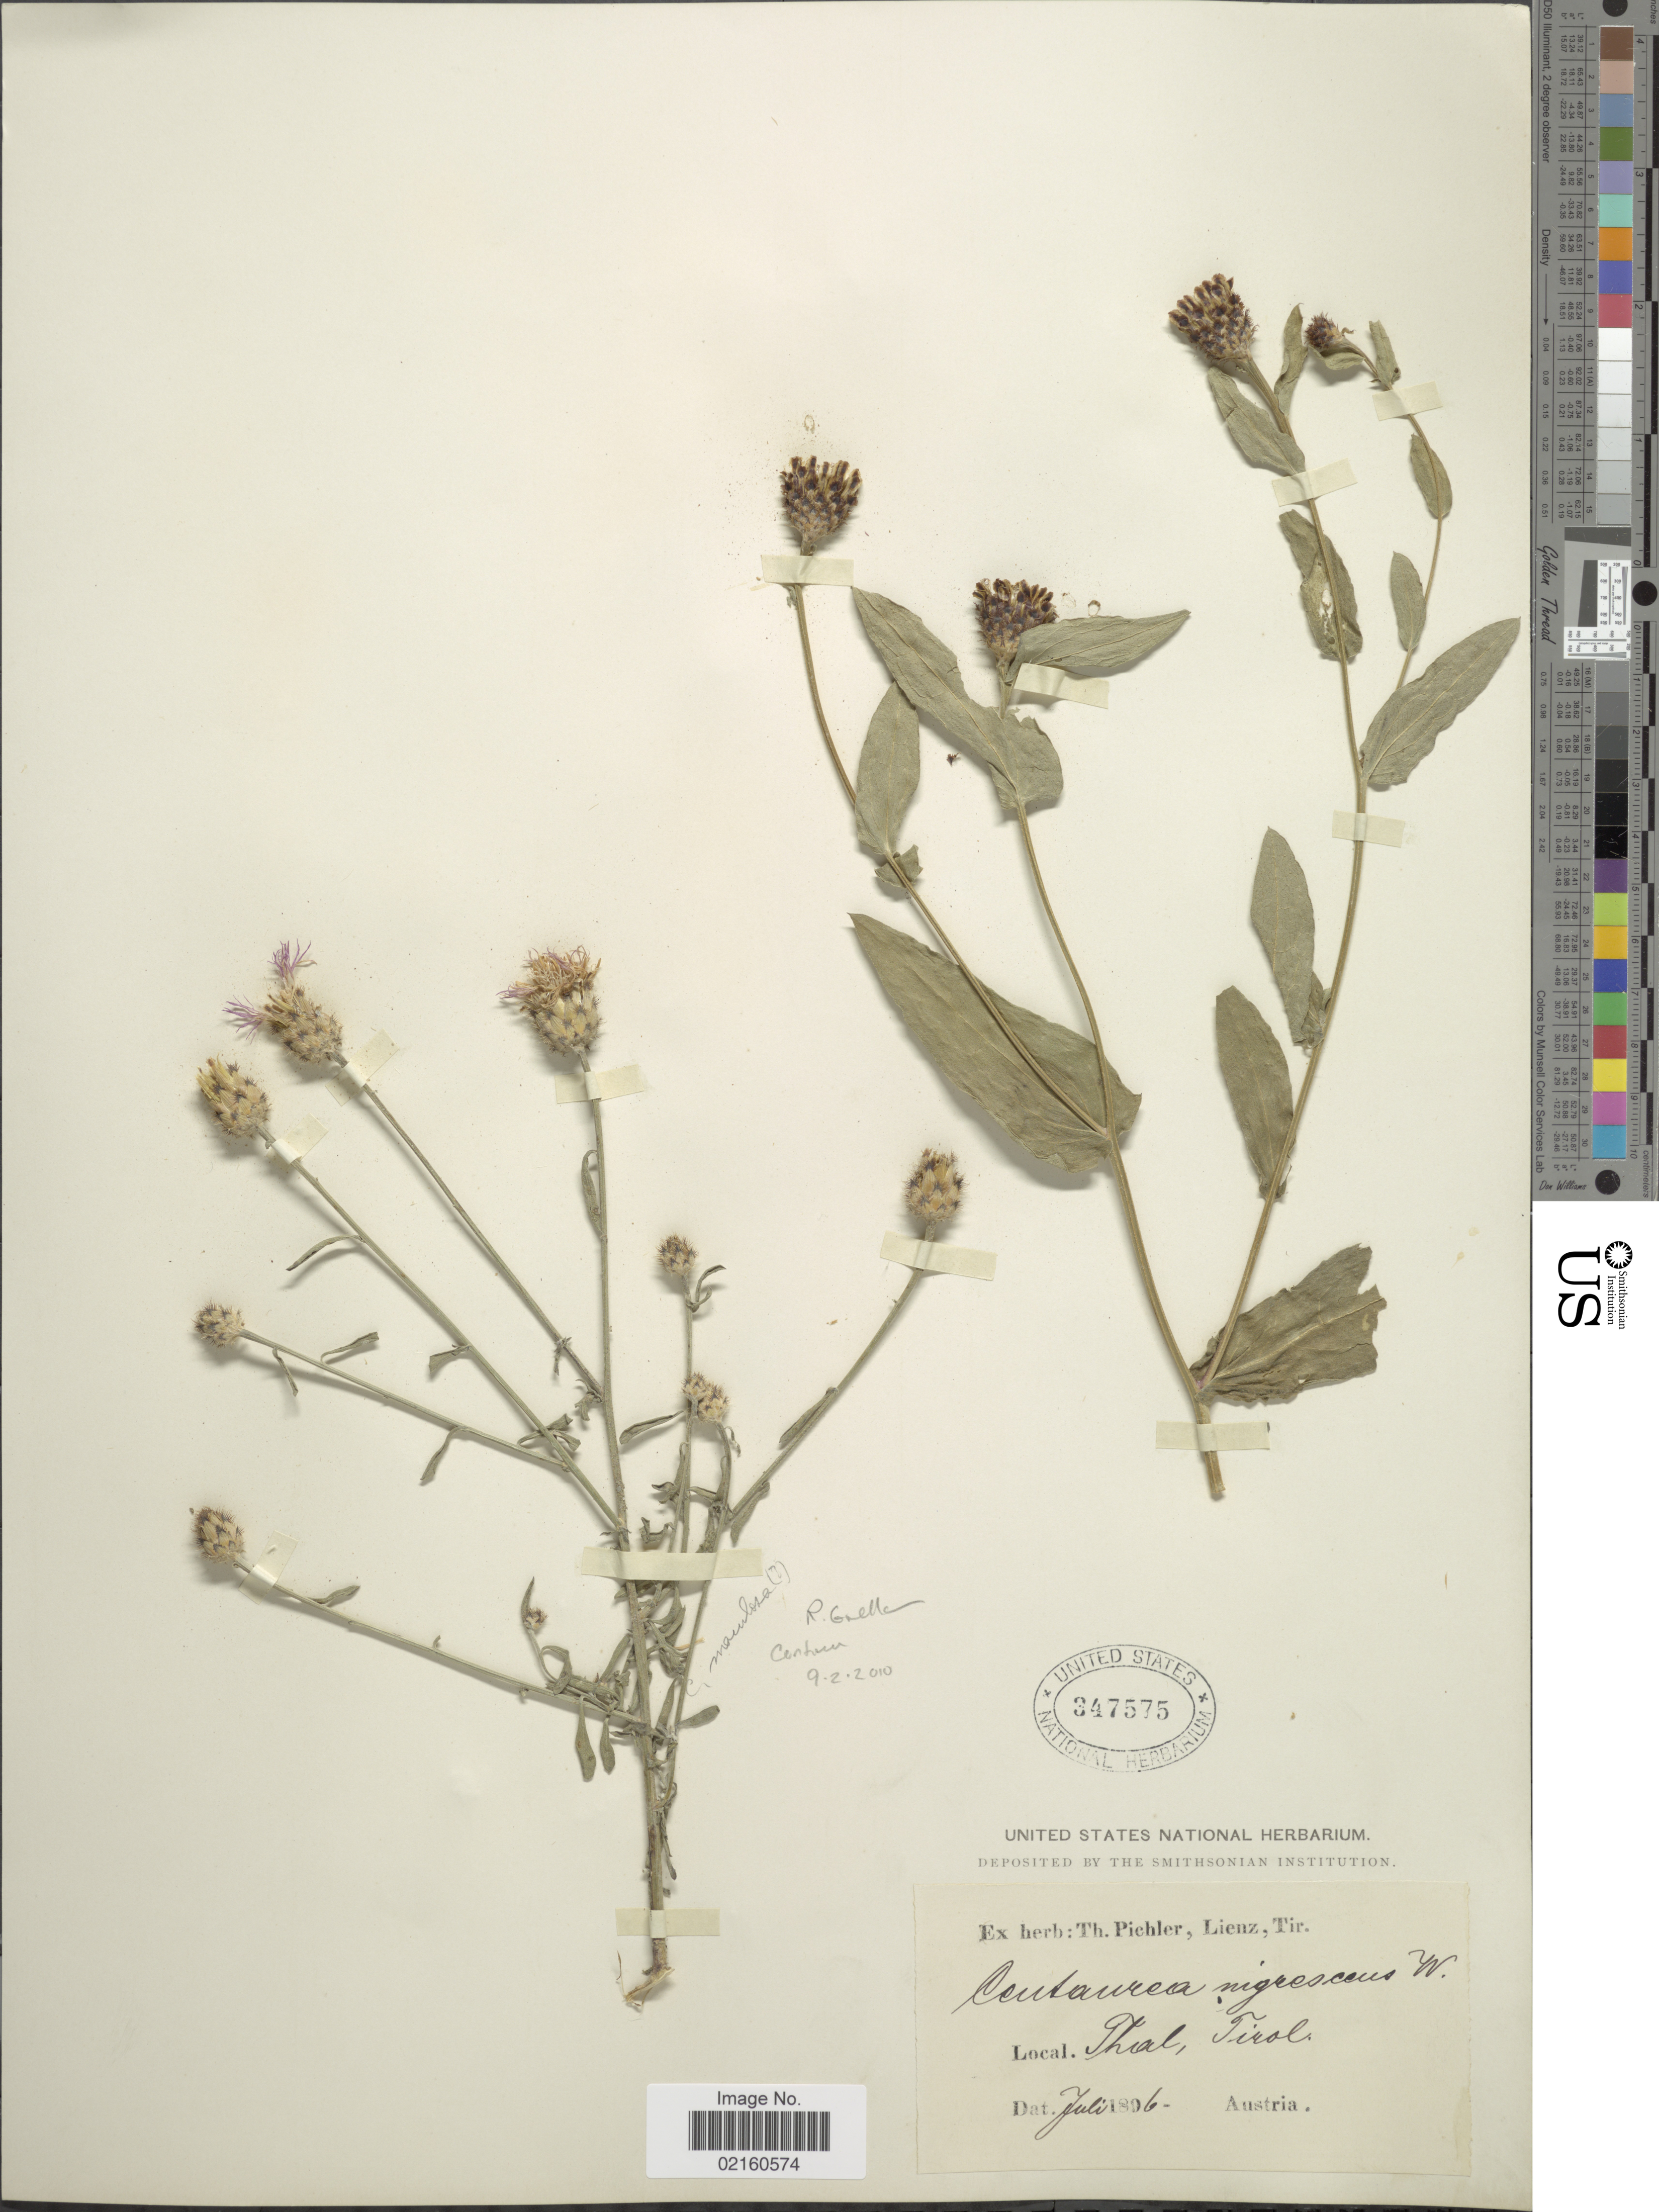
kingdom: Plantae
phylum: Tracheophyta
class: Magnoliopsida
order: Asterales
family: Asteraceae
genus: Centaurea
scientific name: Centaurea nigrescens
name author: Willd.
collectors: ex herb. T. Pichler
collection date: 1896-07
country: Austria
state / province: Tirol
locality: Thal [interpreted]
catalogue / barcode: US 347575